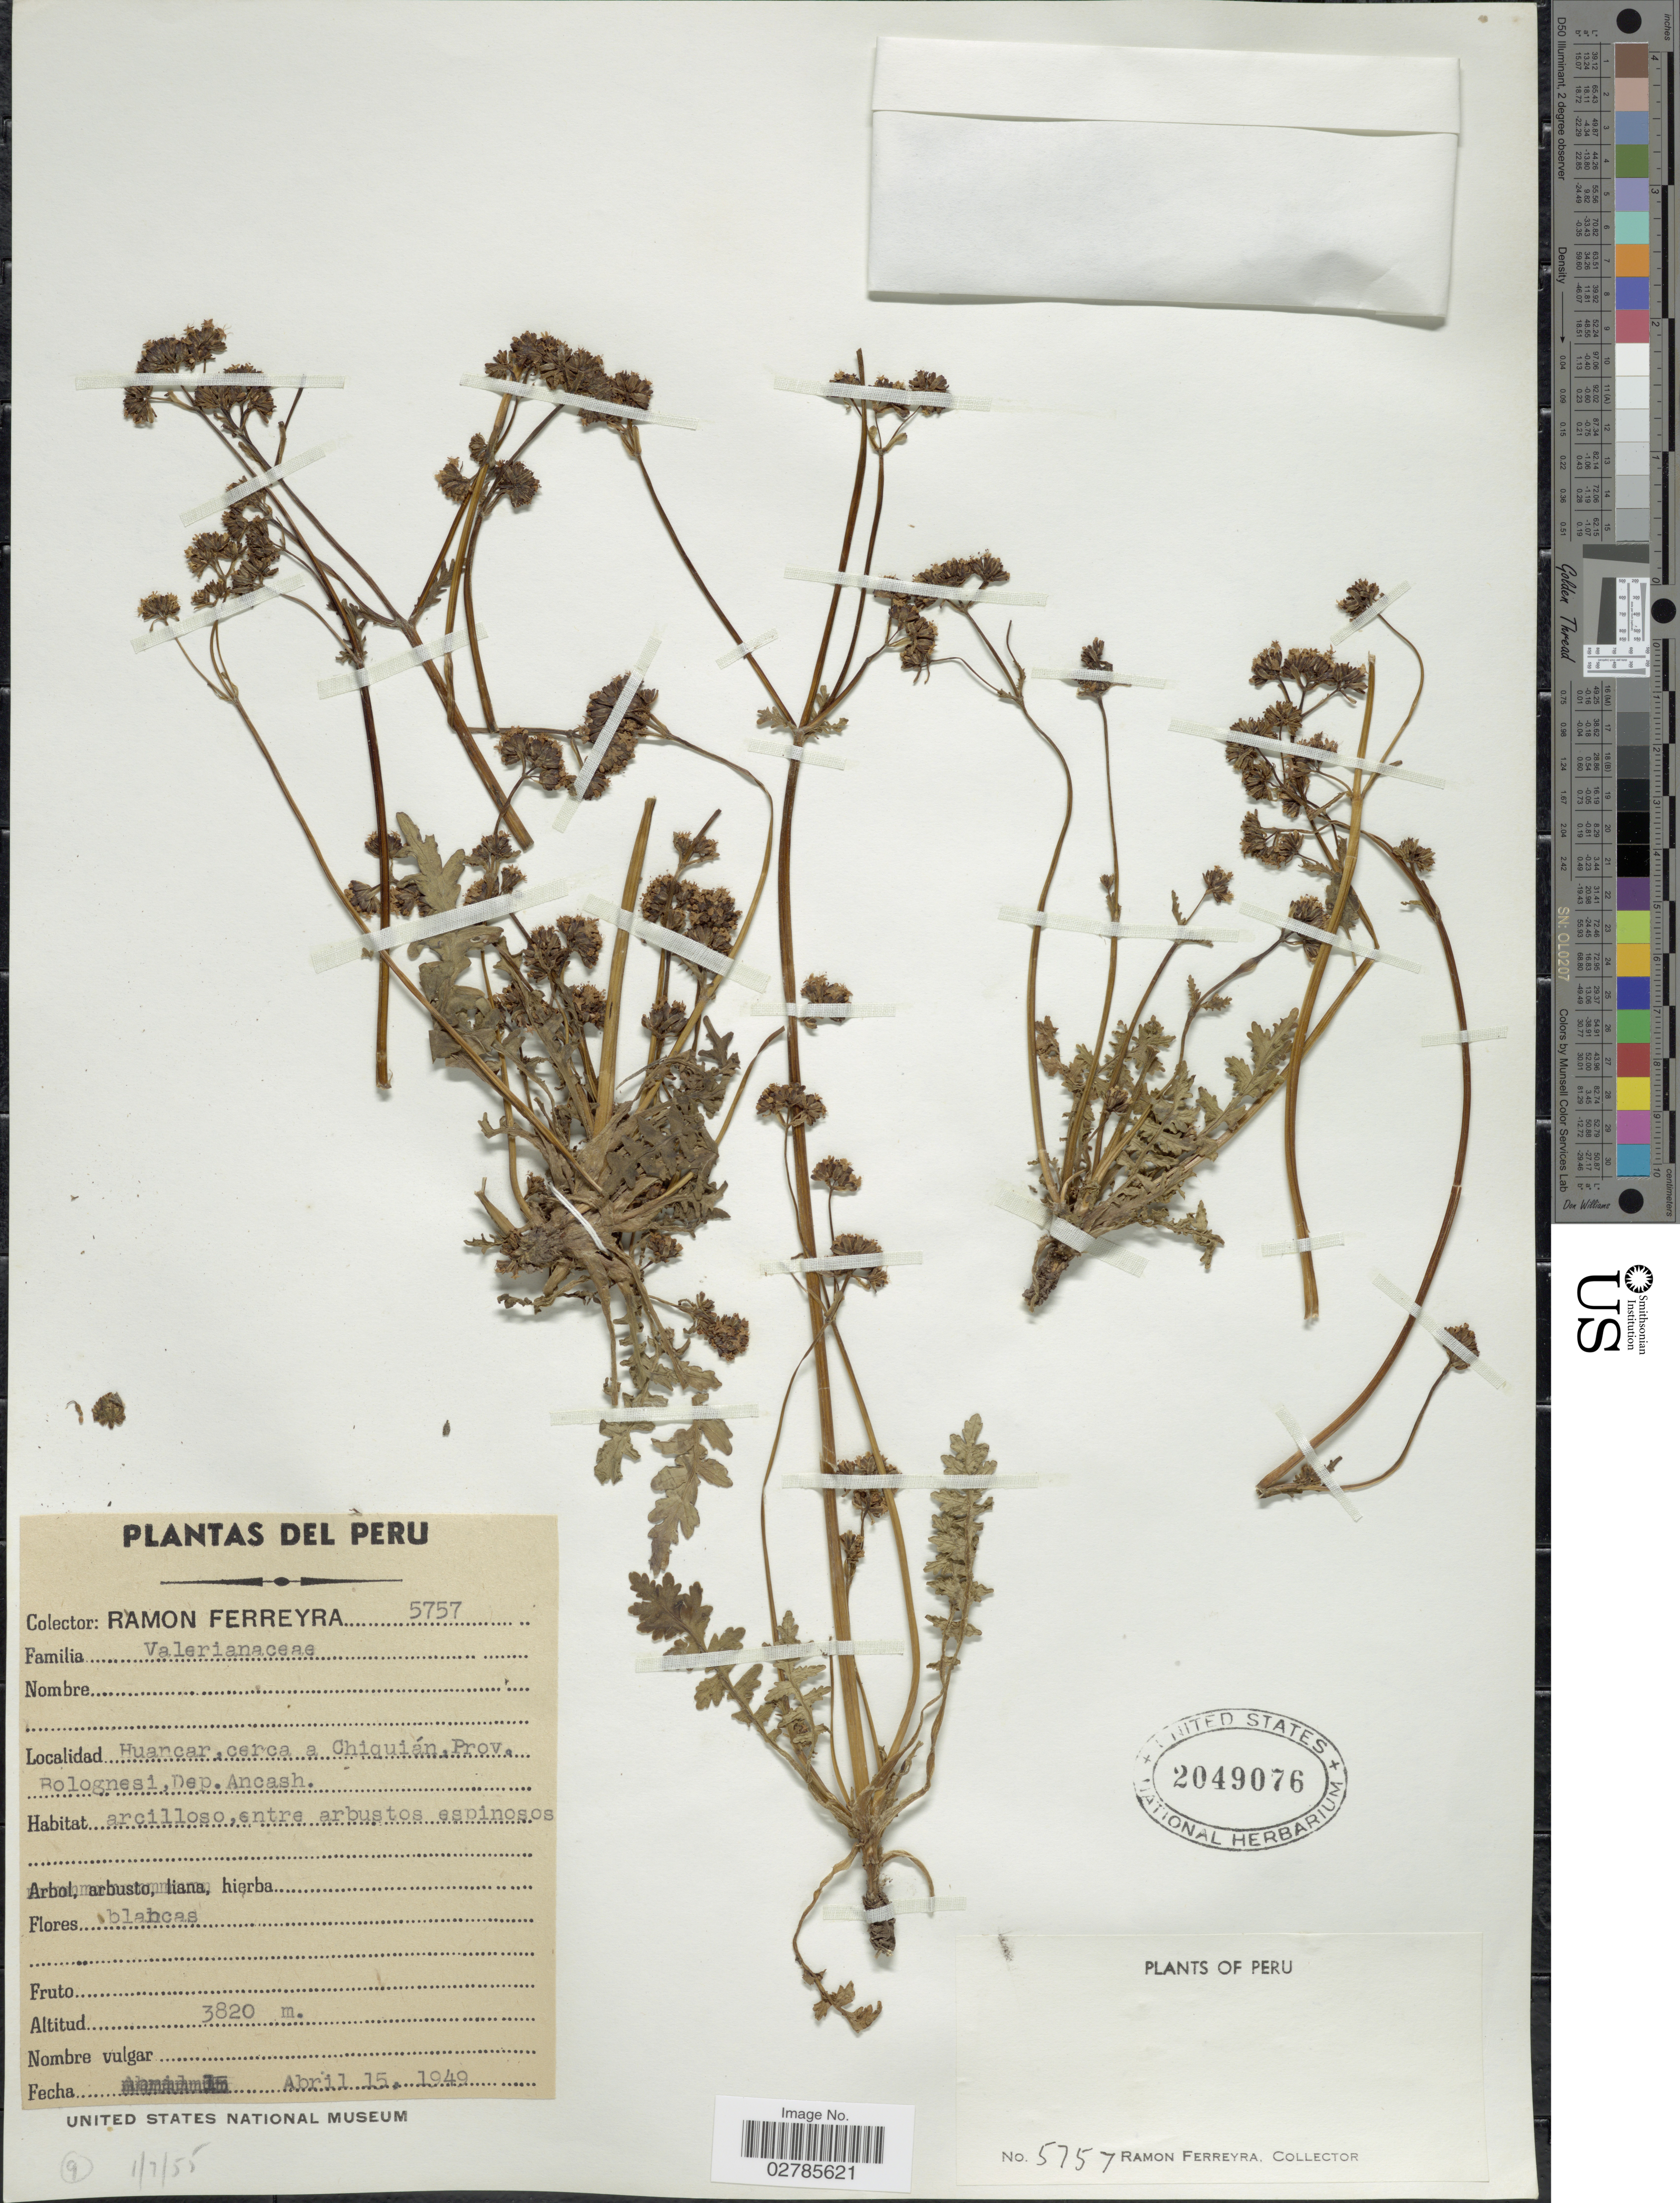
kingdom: Plantae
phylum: Tracheophyta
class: Magnoliopsida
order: Dipsacales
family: Caprifoliaceae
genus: Valeriana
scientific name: Valeriana sp.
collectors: R. A. Ferreyra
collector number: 5757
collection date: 1949-04-15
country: Peru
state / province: Ancash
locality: Huancar, cerca a Chiquiàn, Prov. Bolognesi, Dep. Ancash.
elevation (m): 3820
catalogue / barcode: US 2049076